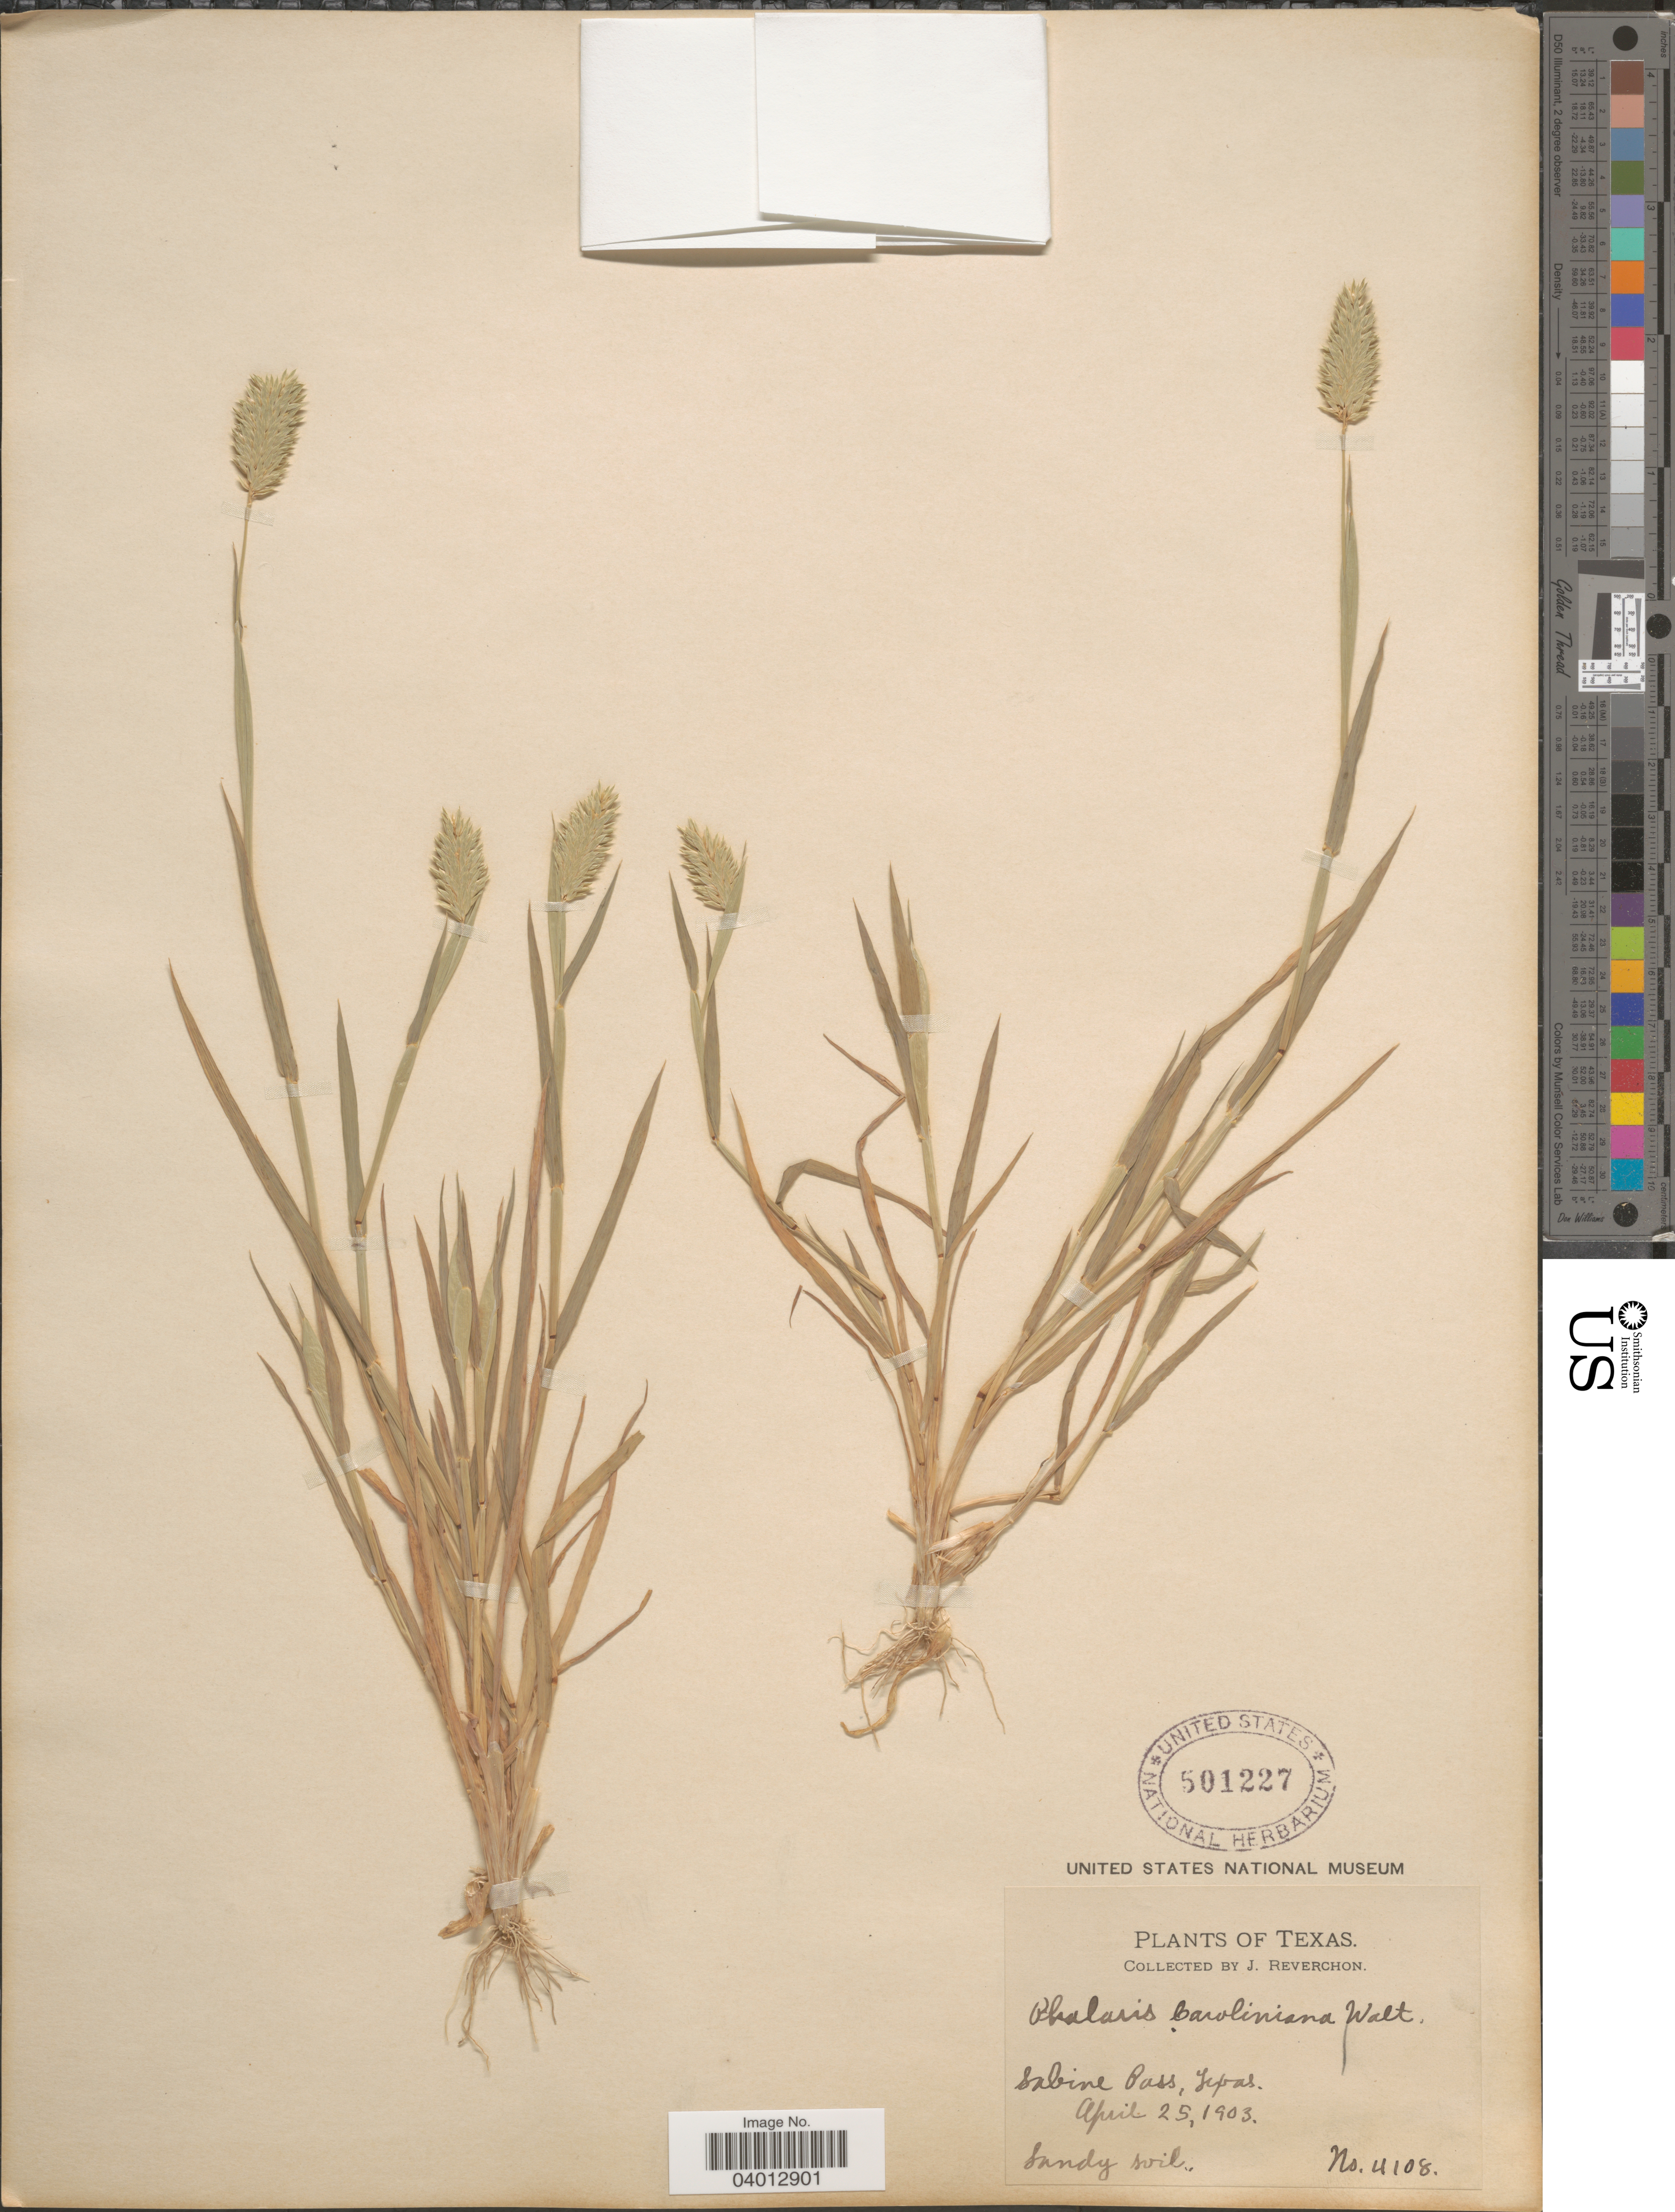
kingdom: Plantae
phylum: Tracheophyta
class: Liliopsida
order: Poales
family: Poaceae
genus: Phalaris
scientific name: Phalaris caroliniana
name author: Walter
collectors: J. Reverchon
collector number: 4108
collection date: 1903-04-25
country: United States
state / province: Texas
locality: Sabine Pass.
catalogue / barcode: US 501227